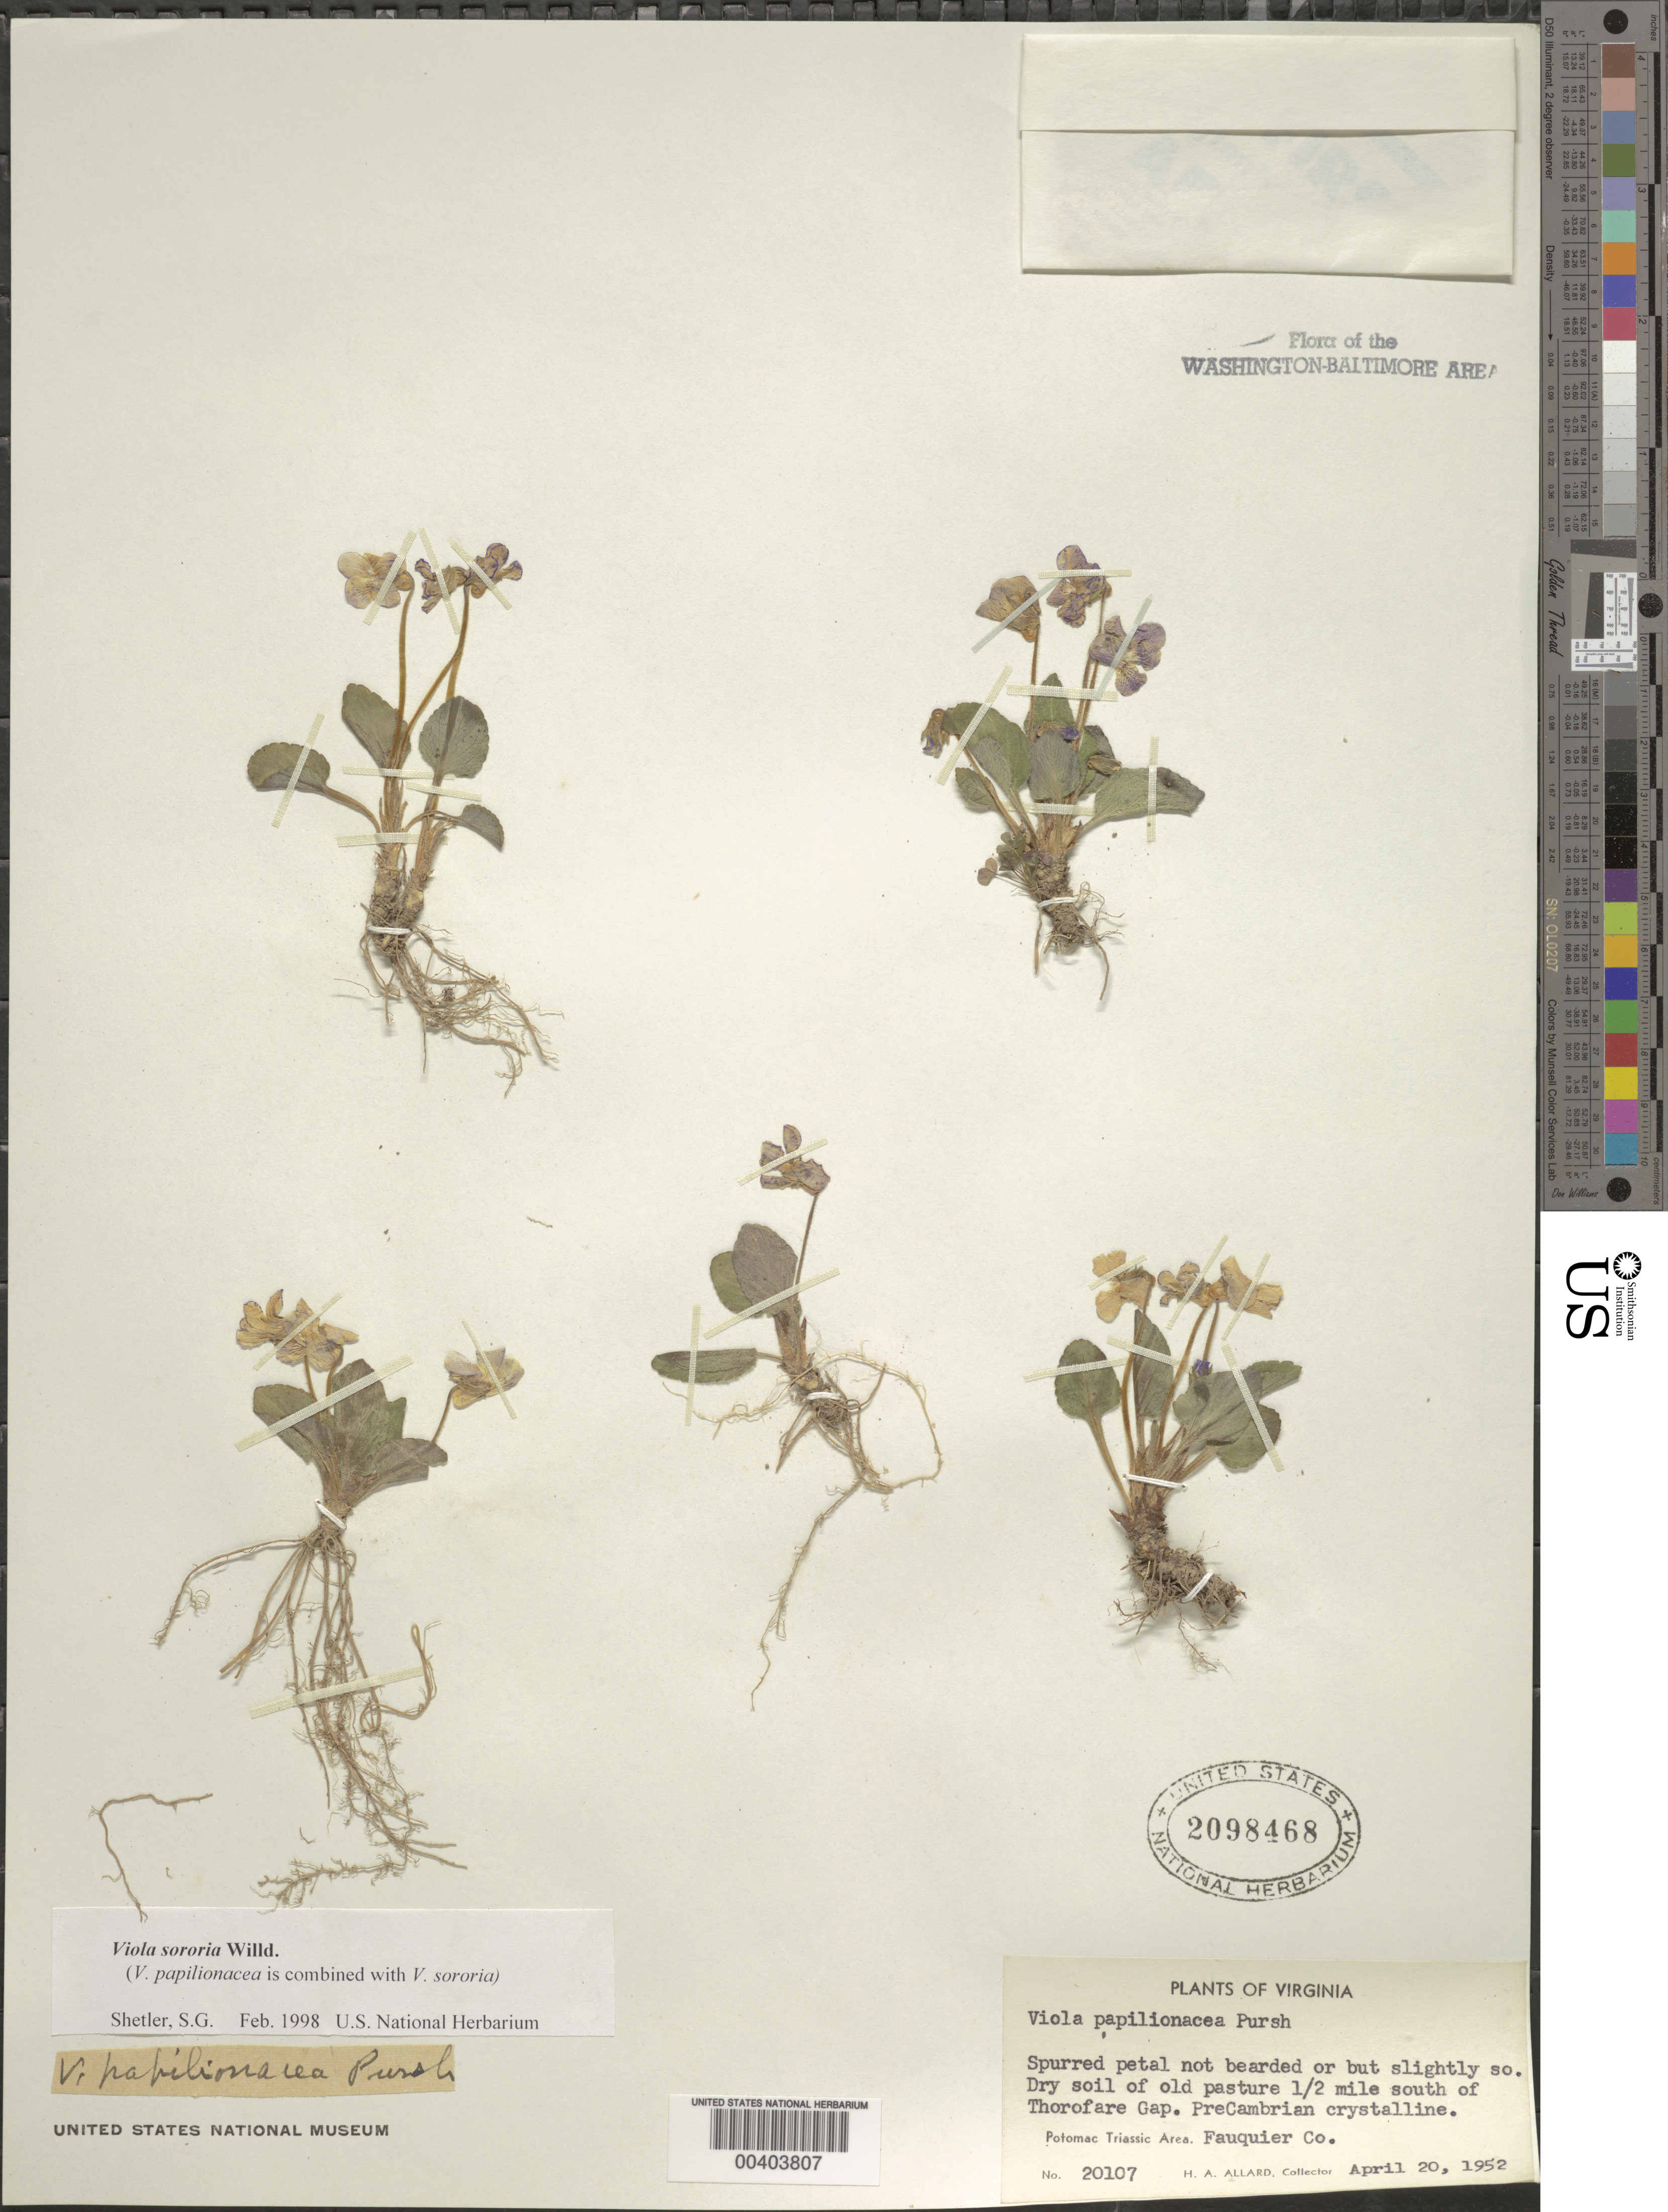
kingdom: Plantae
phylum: Tracheophyta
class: Magnoliopsida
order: Malpighiales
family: Violaceae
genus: Viola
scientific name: Viola sororia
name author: Willd.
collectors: H. A. Allard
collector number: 20107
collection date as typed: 20 Apr 1952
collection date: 1952-04-20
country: United States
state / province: Virginia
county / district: Fauquier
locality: South of Thorofare Gap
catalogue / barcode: US 2098468